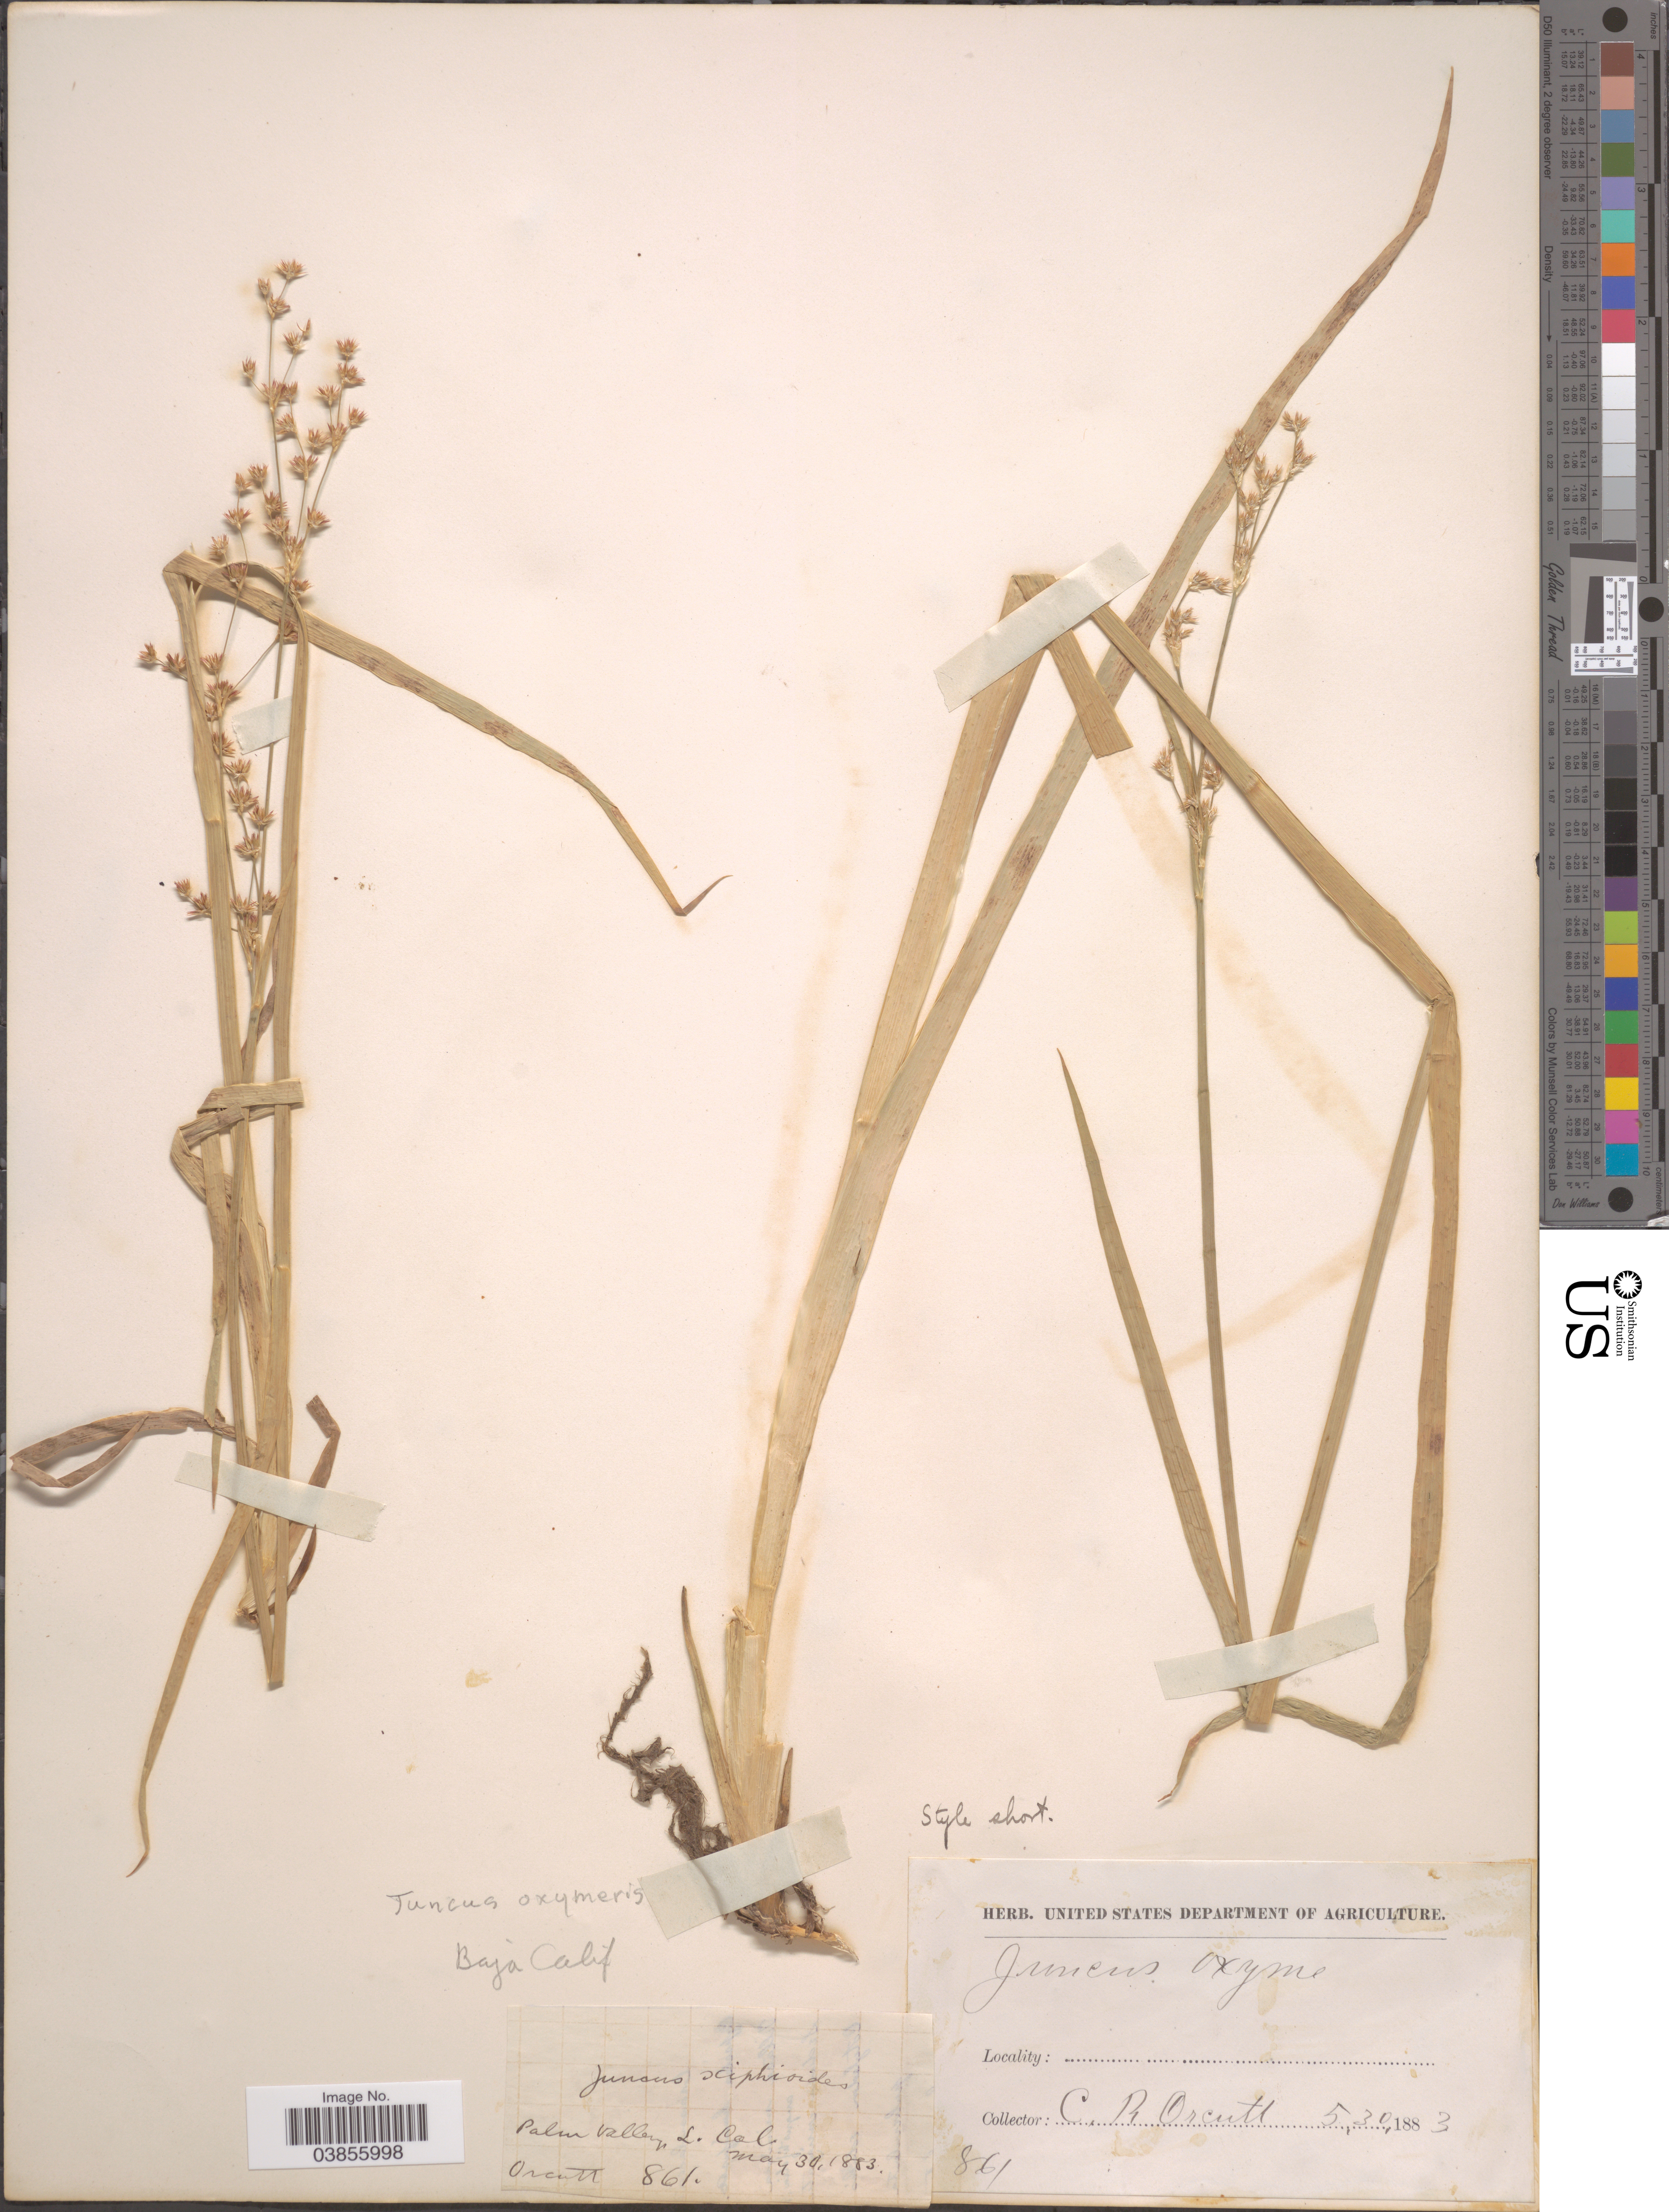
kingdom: Plantae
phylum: Tracheophyta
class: Liliopsida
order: Poales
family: Juncaceae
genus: Juncus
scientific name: Juncus oxymeris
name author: Engelm.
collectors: C. R. Orcutt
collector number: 861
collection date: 1883-05-30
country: Mexico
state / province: Baja California Norte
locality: Palm Valley, L. Cal. Baja Calif.